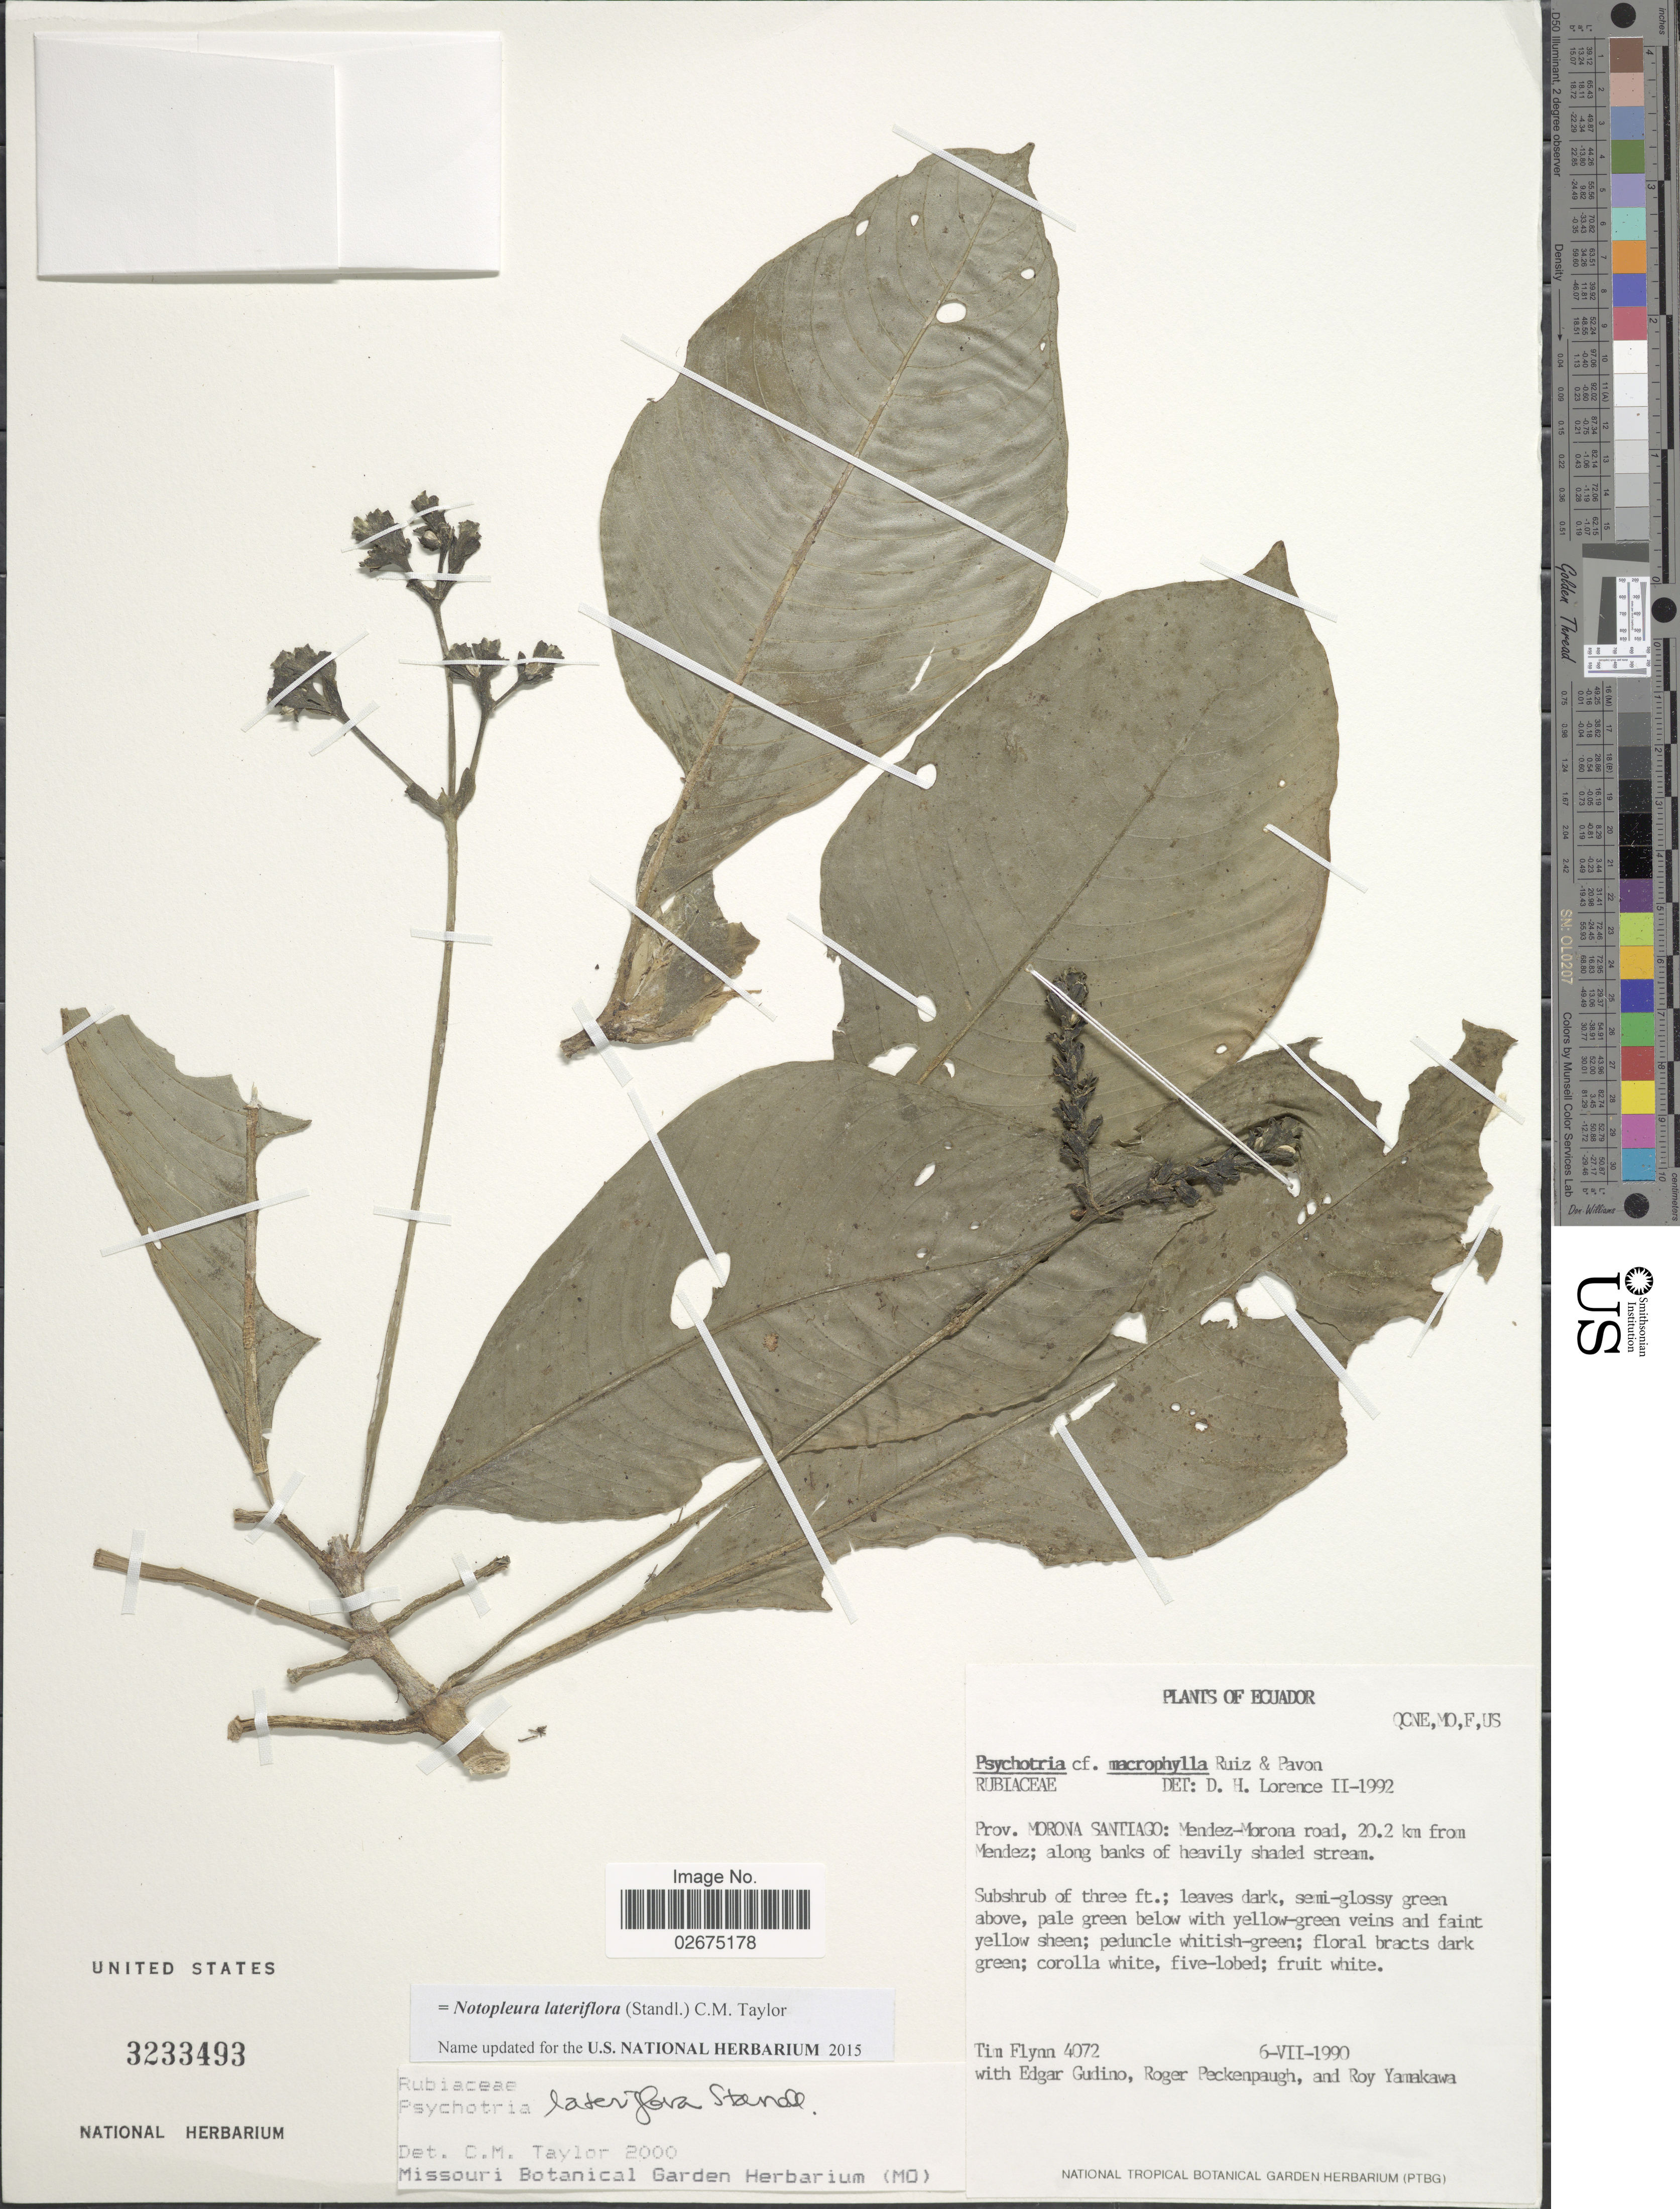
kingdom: Plantae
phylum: Tracheophyta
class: Magnoliopsida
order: Gentianales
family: Rubiaceae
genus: Notopleura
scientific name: Notopleura lateriflora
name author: (Standl.) C.M. Taylor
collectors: T. Flynn, E. Gudiño, R. Peckenpaugh & R. Yamakawa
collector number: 4072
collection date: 1990-07-06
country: Ecuador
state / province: Morona-Santiago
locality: Mendez-Morona road, 20.2 km from Mendez; along banks of heavily shaded stream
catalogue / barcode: US 3233493